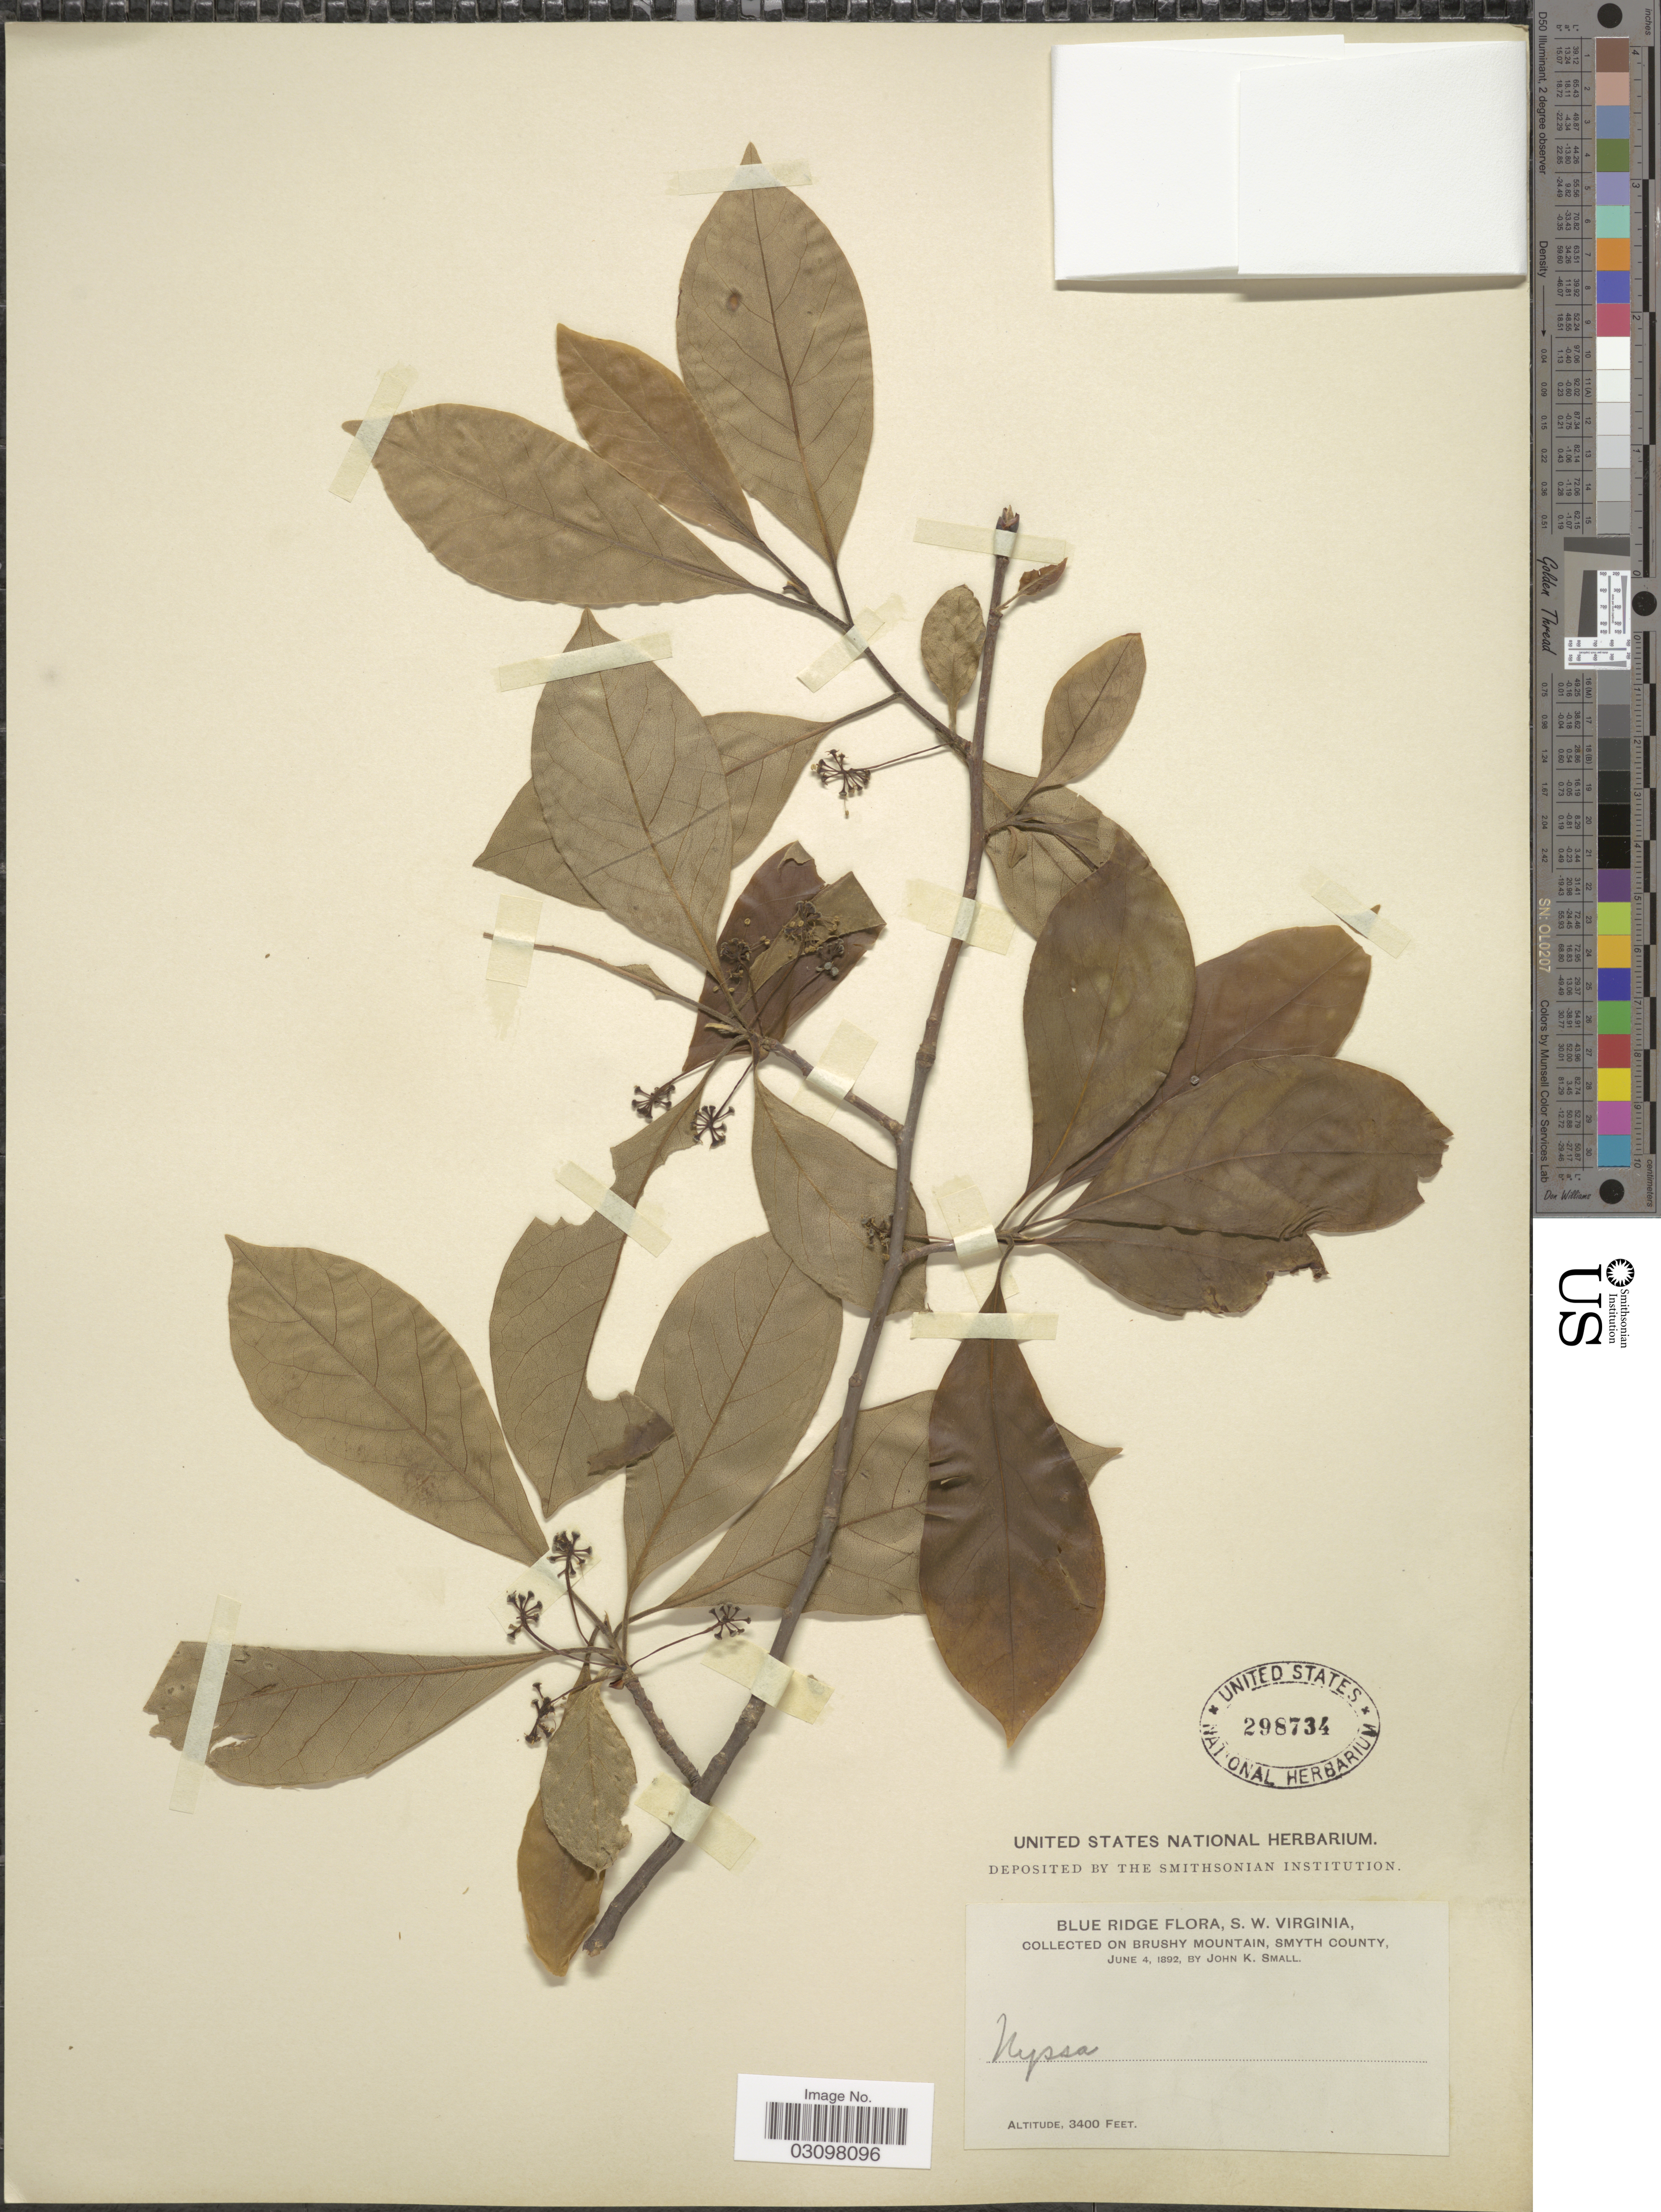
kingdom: Plantae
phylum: Tracheophyta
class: Magnoliopsida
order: Cornales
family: Nyssaceae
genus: Nyssa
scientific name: Nyssa sylvatica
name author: Marshall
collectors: J. K. Small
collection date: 1892-06-04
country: United States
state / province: Virginia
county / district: Smyth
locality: Blue Ridge. S.W. Virginia. On Brushy Mountain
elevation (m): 1036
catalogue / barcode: US 298734